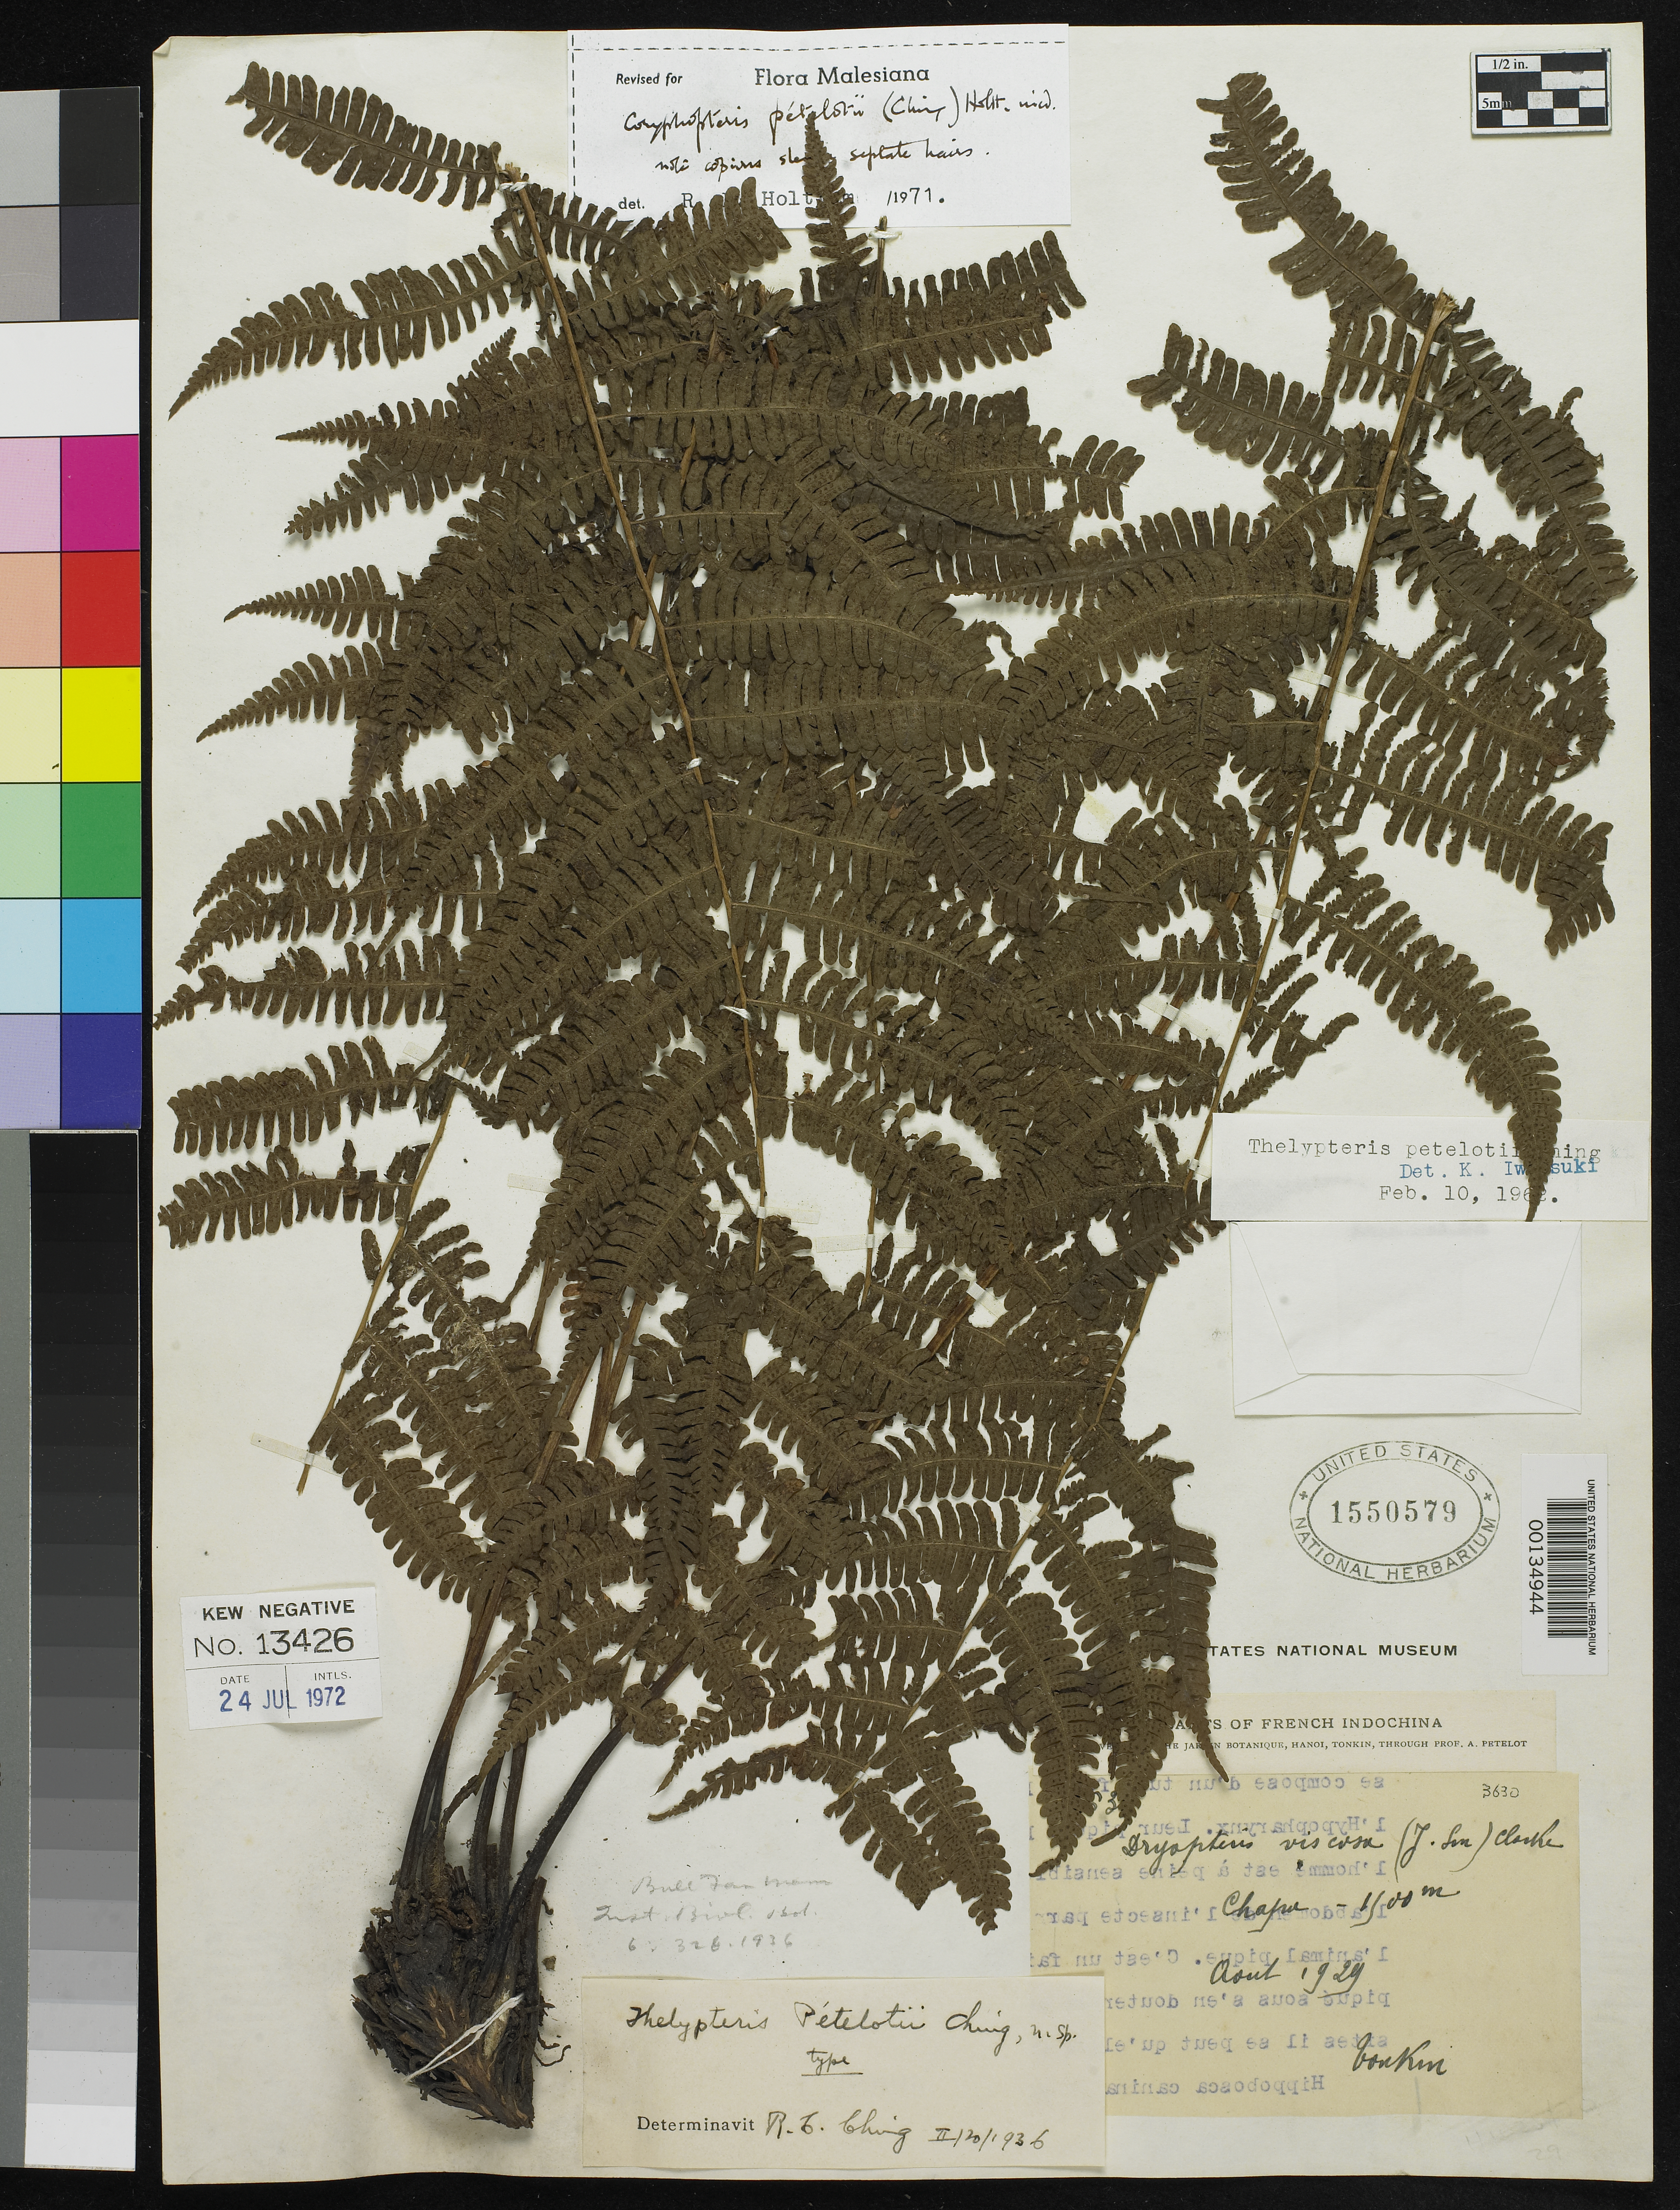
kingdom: Plantae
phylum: Tracheophyta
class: Polypodiopsida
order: Polypodiales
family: Thelypteridaceae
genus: Thelypteris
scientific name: Thelypteris petelotii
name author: Ching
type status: Holotype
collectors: P. A. Pételot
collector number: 3630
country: Vietnam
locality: Tonkin.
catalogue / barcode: US 1550579